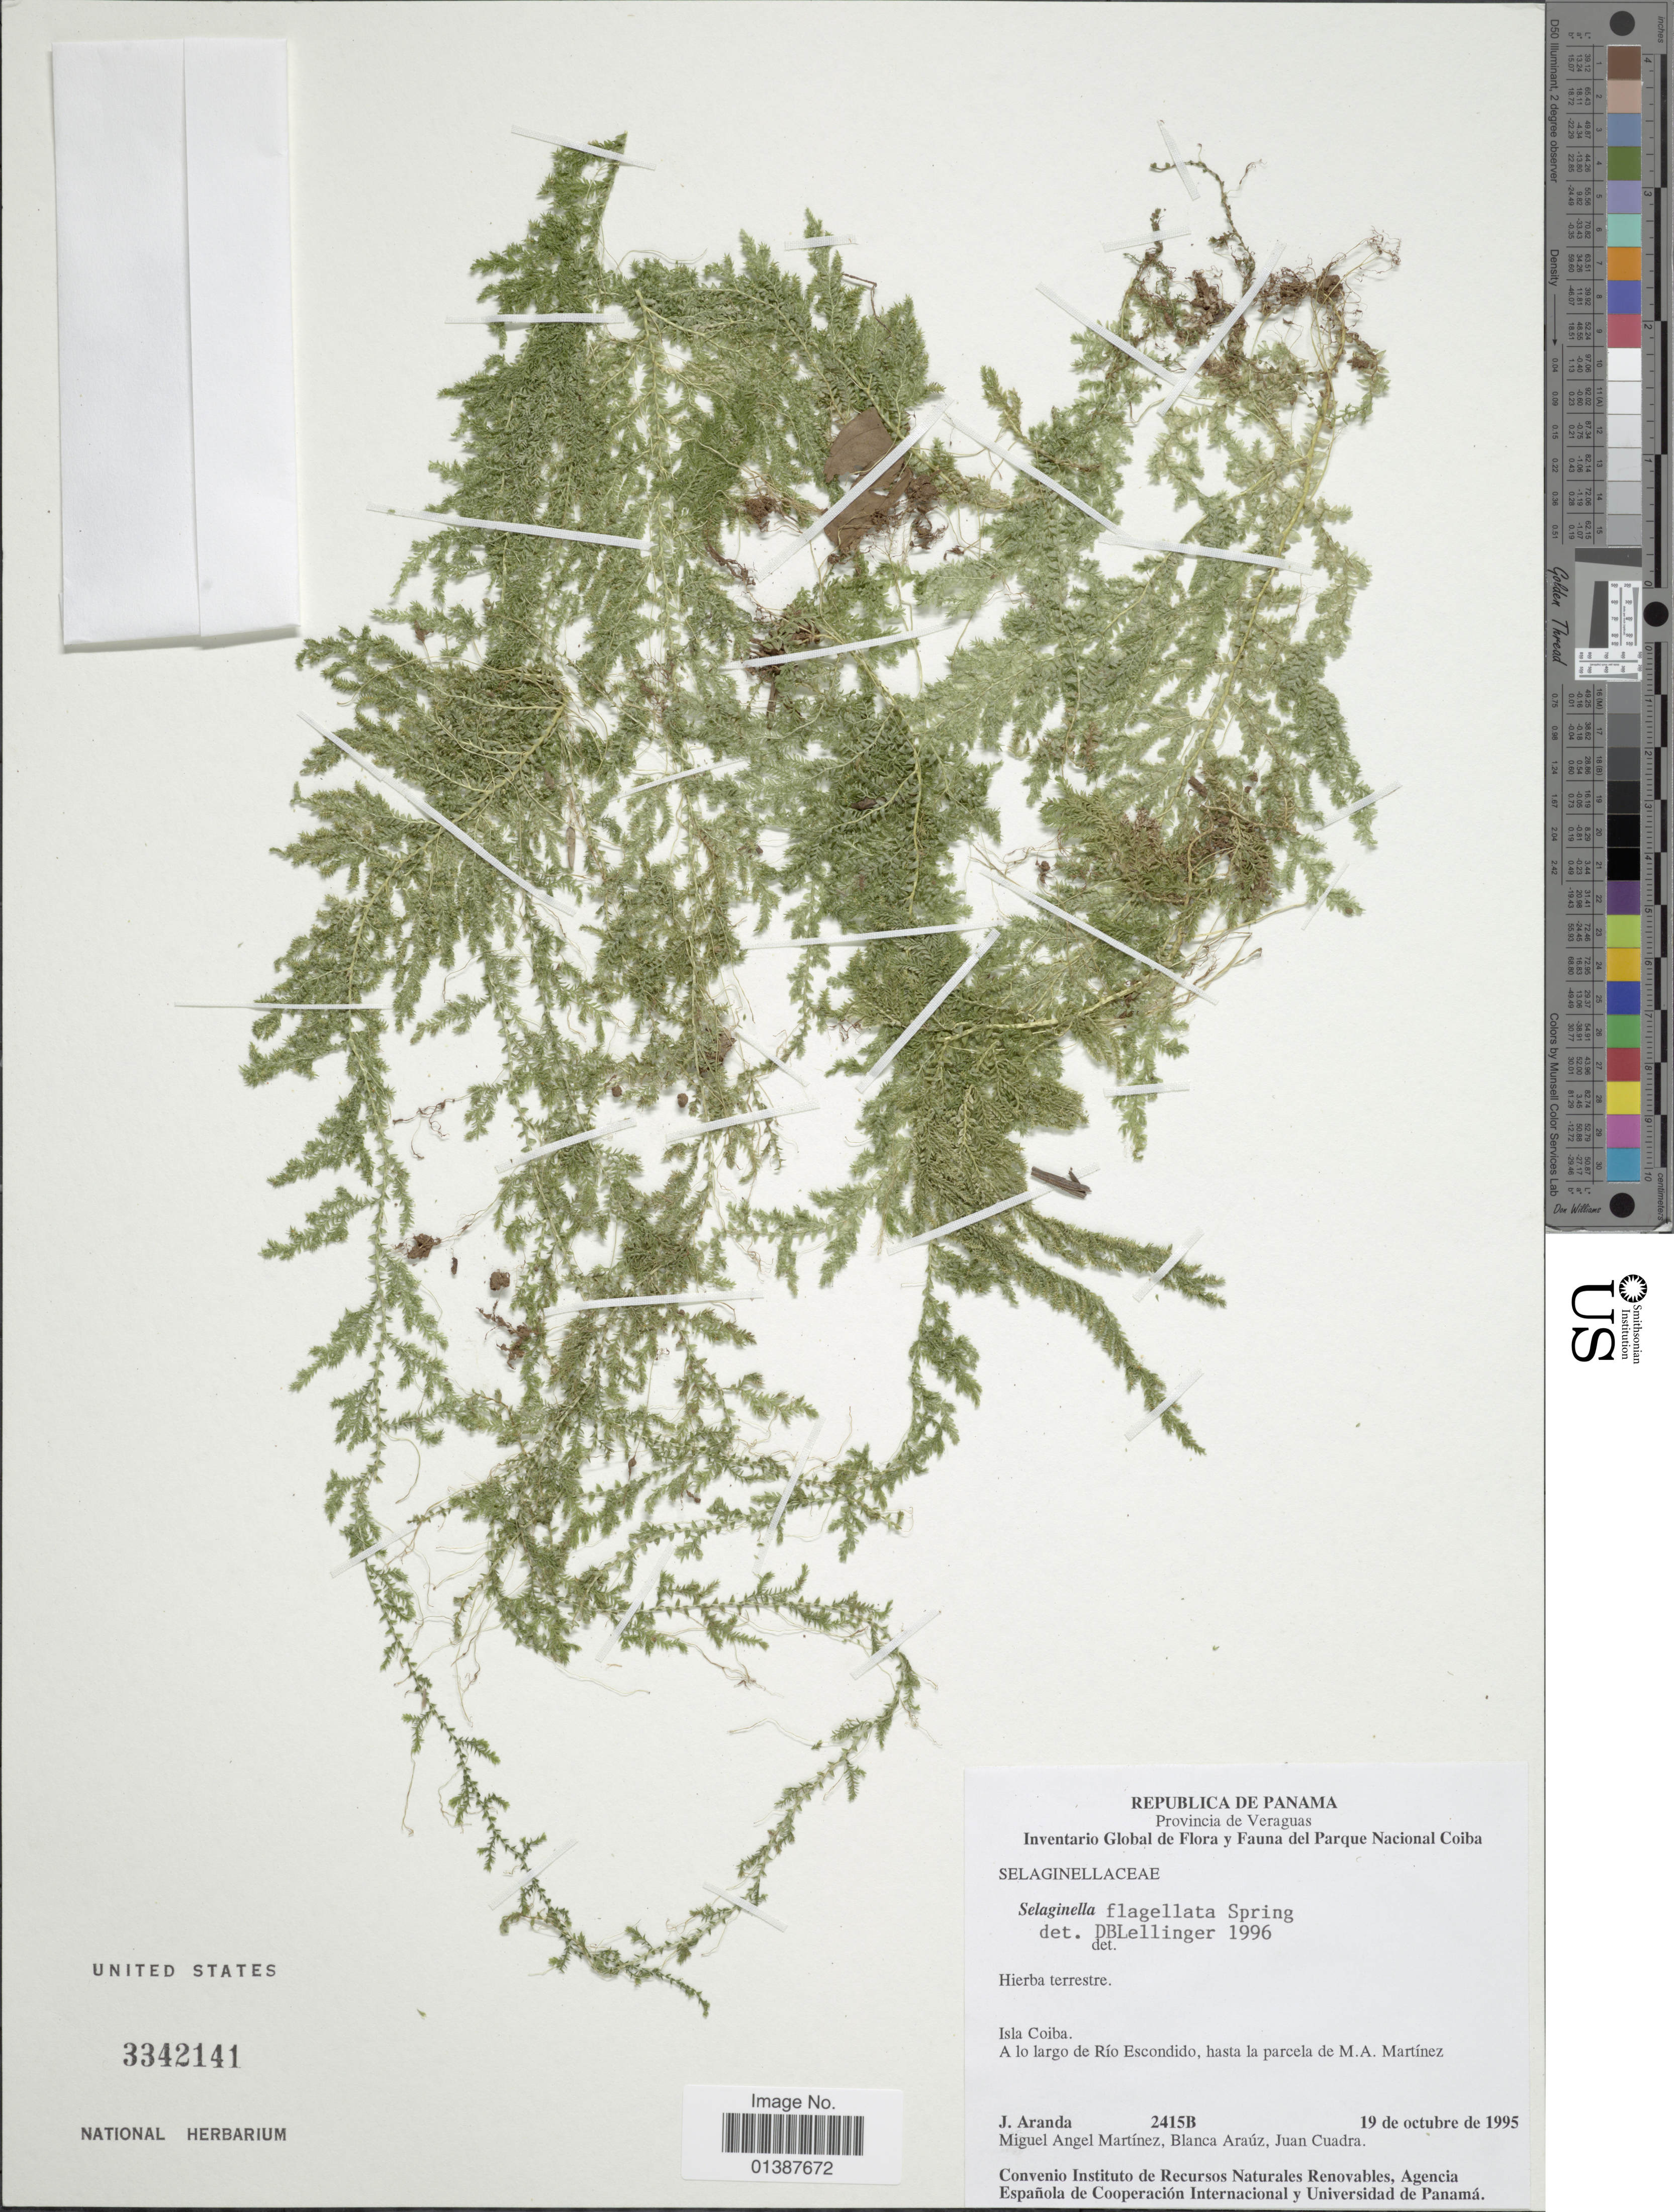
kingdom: Plantae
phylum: Tracheophyta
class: Lycopodiopsida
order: Selaginellales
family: Selaginellaceae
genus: Selaginella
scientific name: Selaginella flagellata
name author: Spring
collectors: J. Aranda, M. Martínez, B. Araúz & J. Cuadra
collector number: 2415B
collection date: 1995-10-19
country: Panama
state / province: Veraguas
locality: Provincia de Veraguas, Isla Coiba. A lo largo de Río Escondido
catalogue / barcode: US 3342141